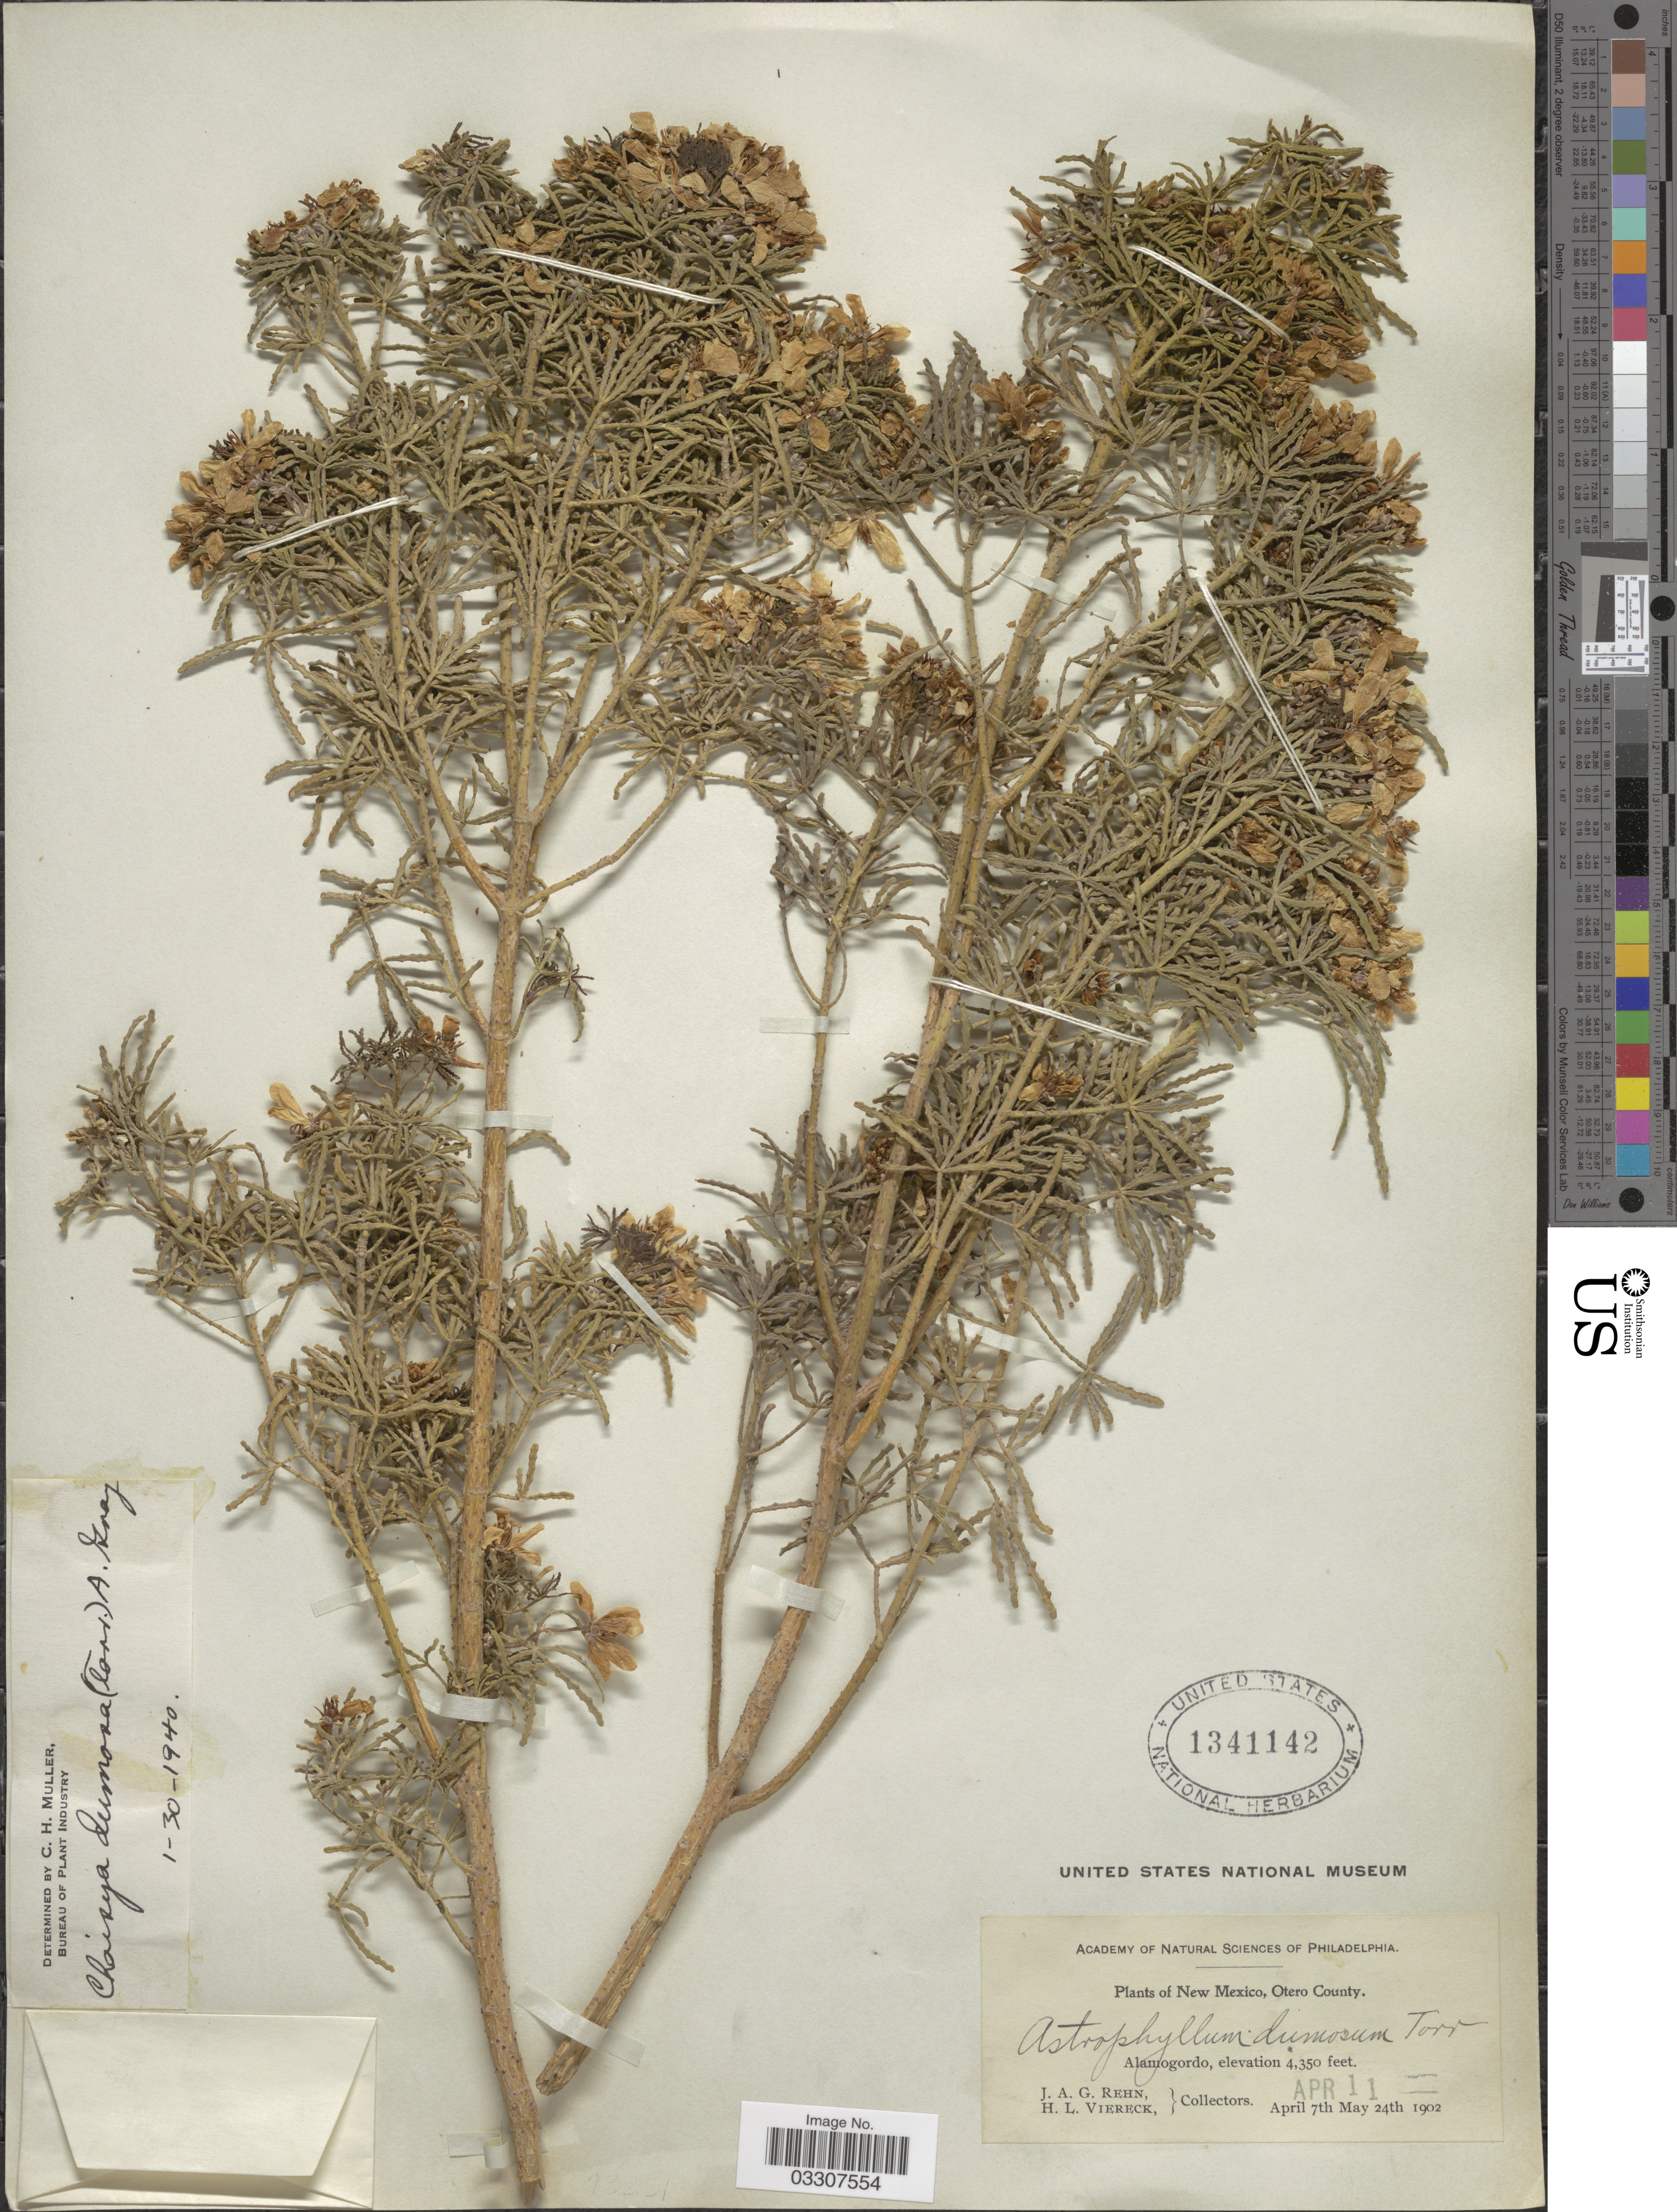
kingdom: Plantae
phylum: Tracheophyta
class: Magnoliopsida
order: Sapindales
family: Rutaceae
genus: Choisya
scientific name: Choisya dumosa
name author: A. Gray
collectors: J. Rehn & H. L. Viereck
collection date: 1902-04-11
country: United States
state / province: New Mexico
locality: Otero County. Alamogordo.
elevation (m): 1326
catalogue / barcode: US 1341142